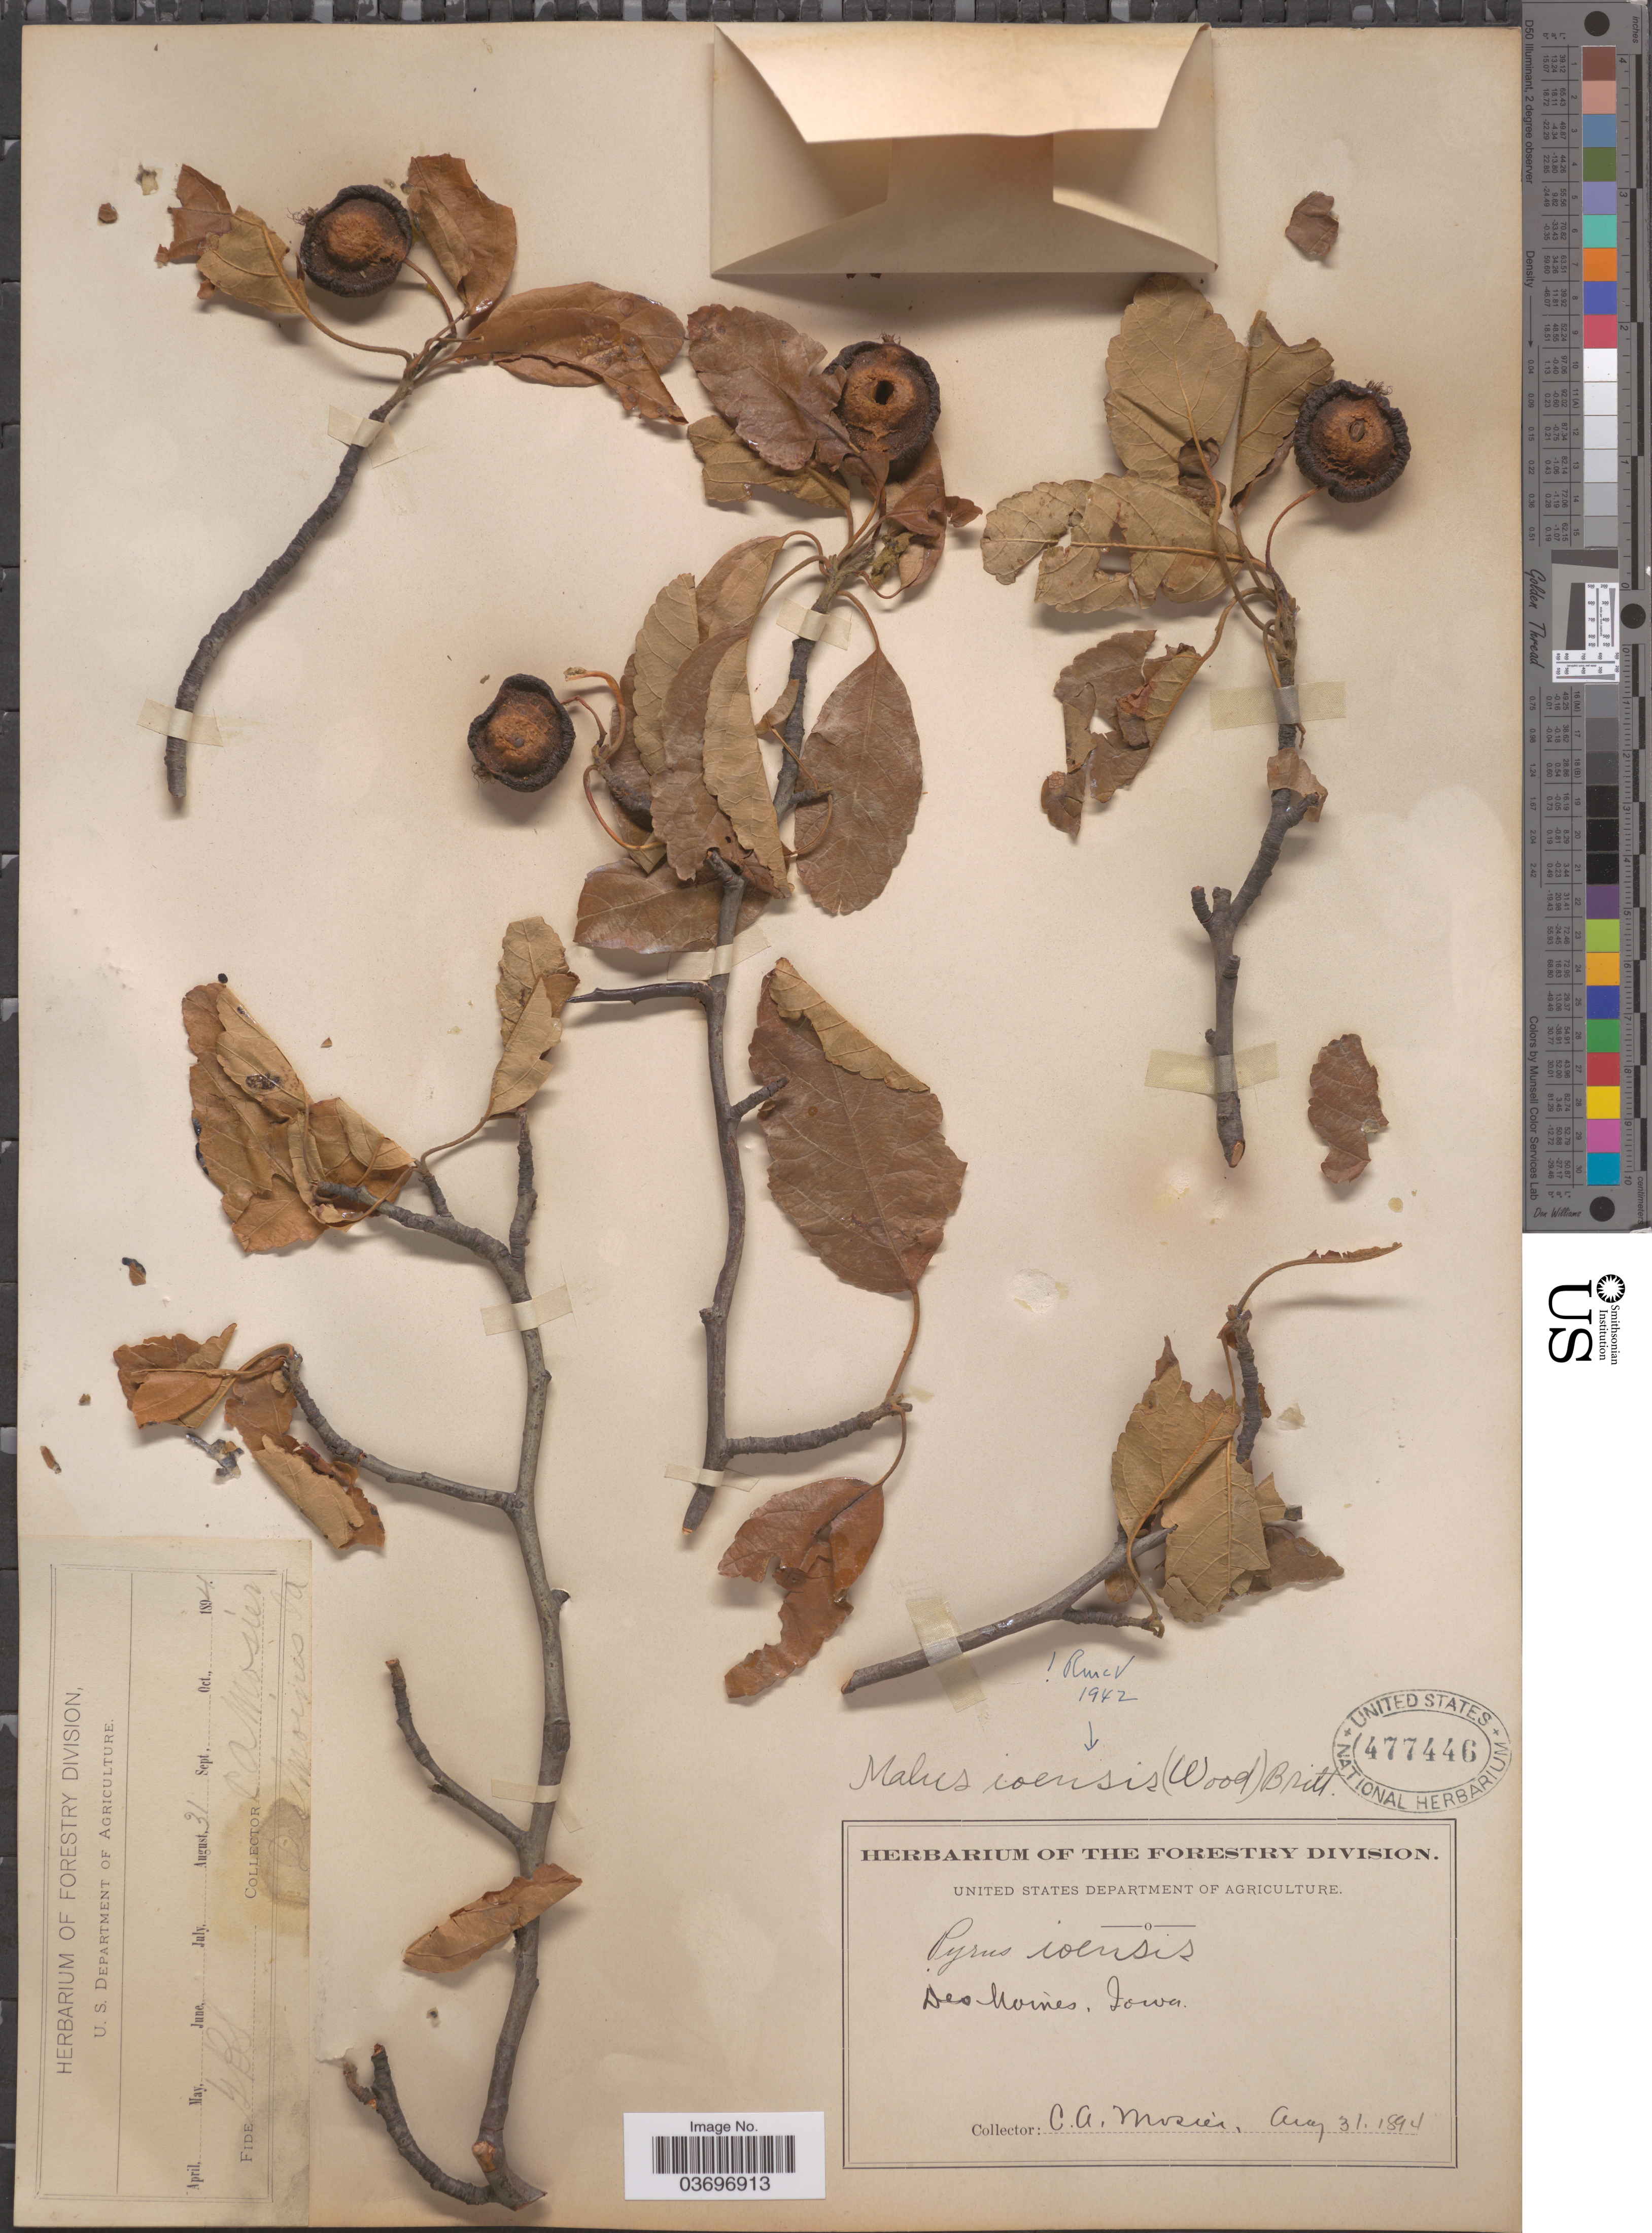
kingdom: Plantae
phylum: Tracheophyta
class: Magnoliopsida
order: Rosales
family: Rosaceae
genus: Malus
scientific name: Malus ioensis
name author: (Alph. Wood) Britton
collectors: C. A. Mosier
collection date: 1894-08-31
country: United States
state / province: Iowa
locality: Des Moines.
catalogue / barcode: US 477446